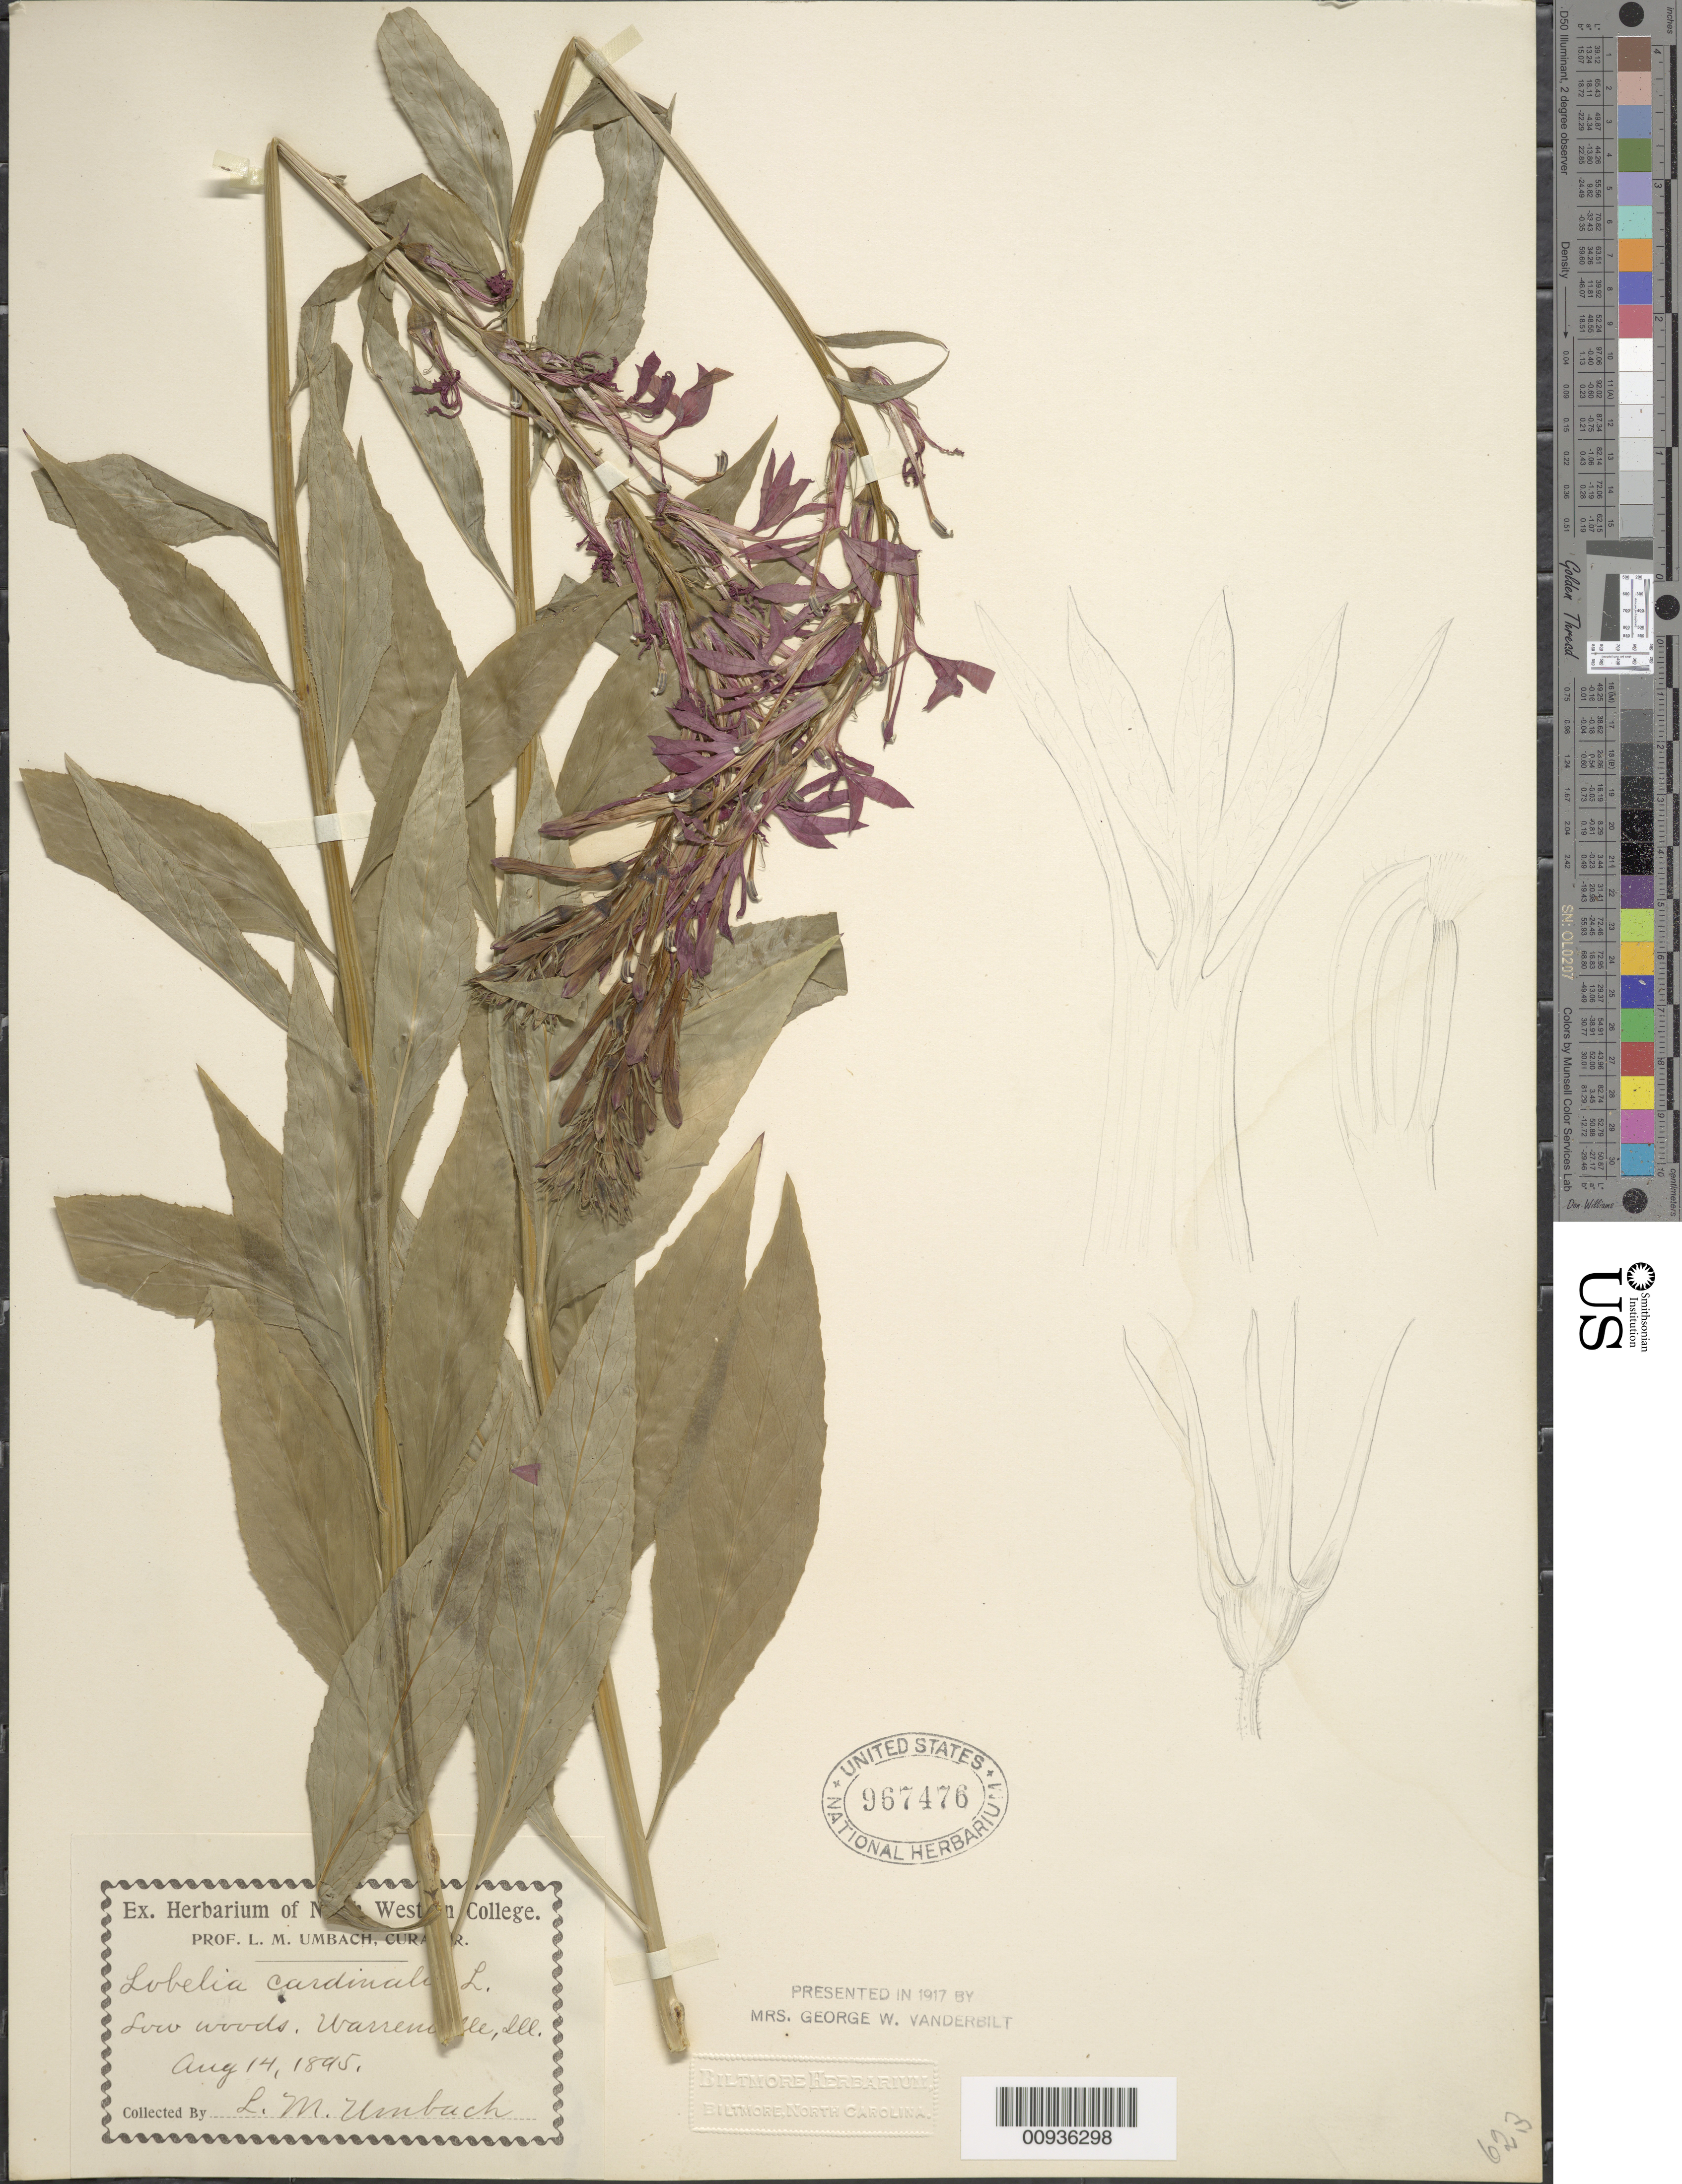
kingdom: Plantae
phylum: Tracheophyta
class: Magnoliopsida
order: Asterales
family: Campanulaceae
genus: Lobelia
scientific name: Lobelia cardinalis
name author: L.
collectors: L. M. Umbach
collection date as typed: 14 Aug 1895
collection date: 1895-08-14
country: United States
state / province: Illinois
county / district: DuPage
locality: Warrenville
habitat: low woods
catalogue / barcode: US 967476